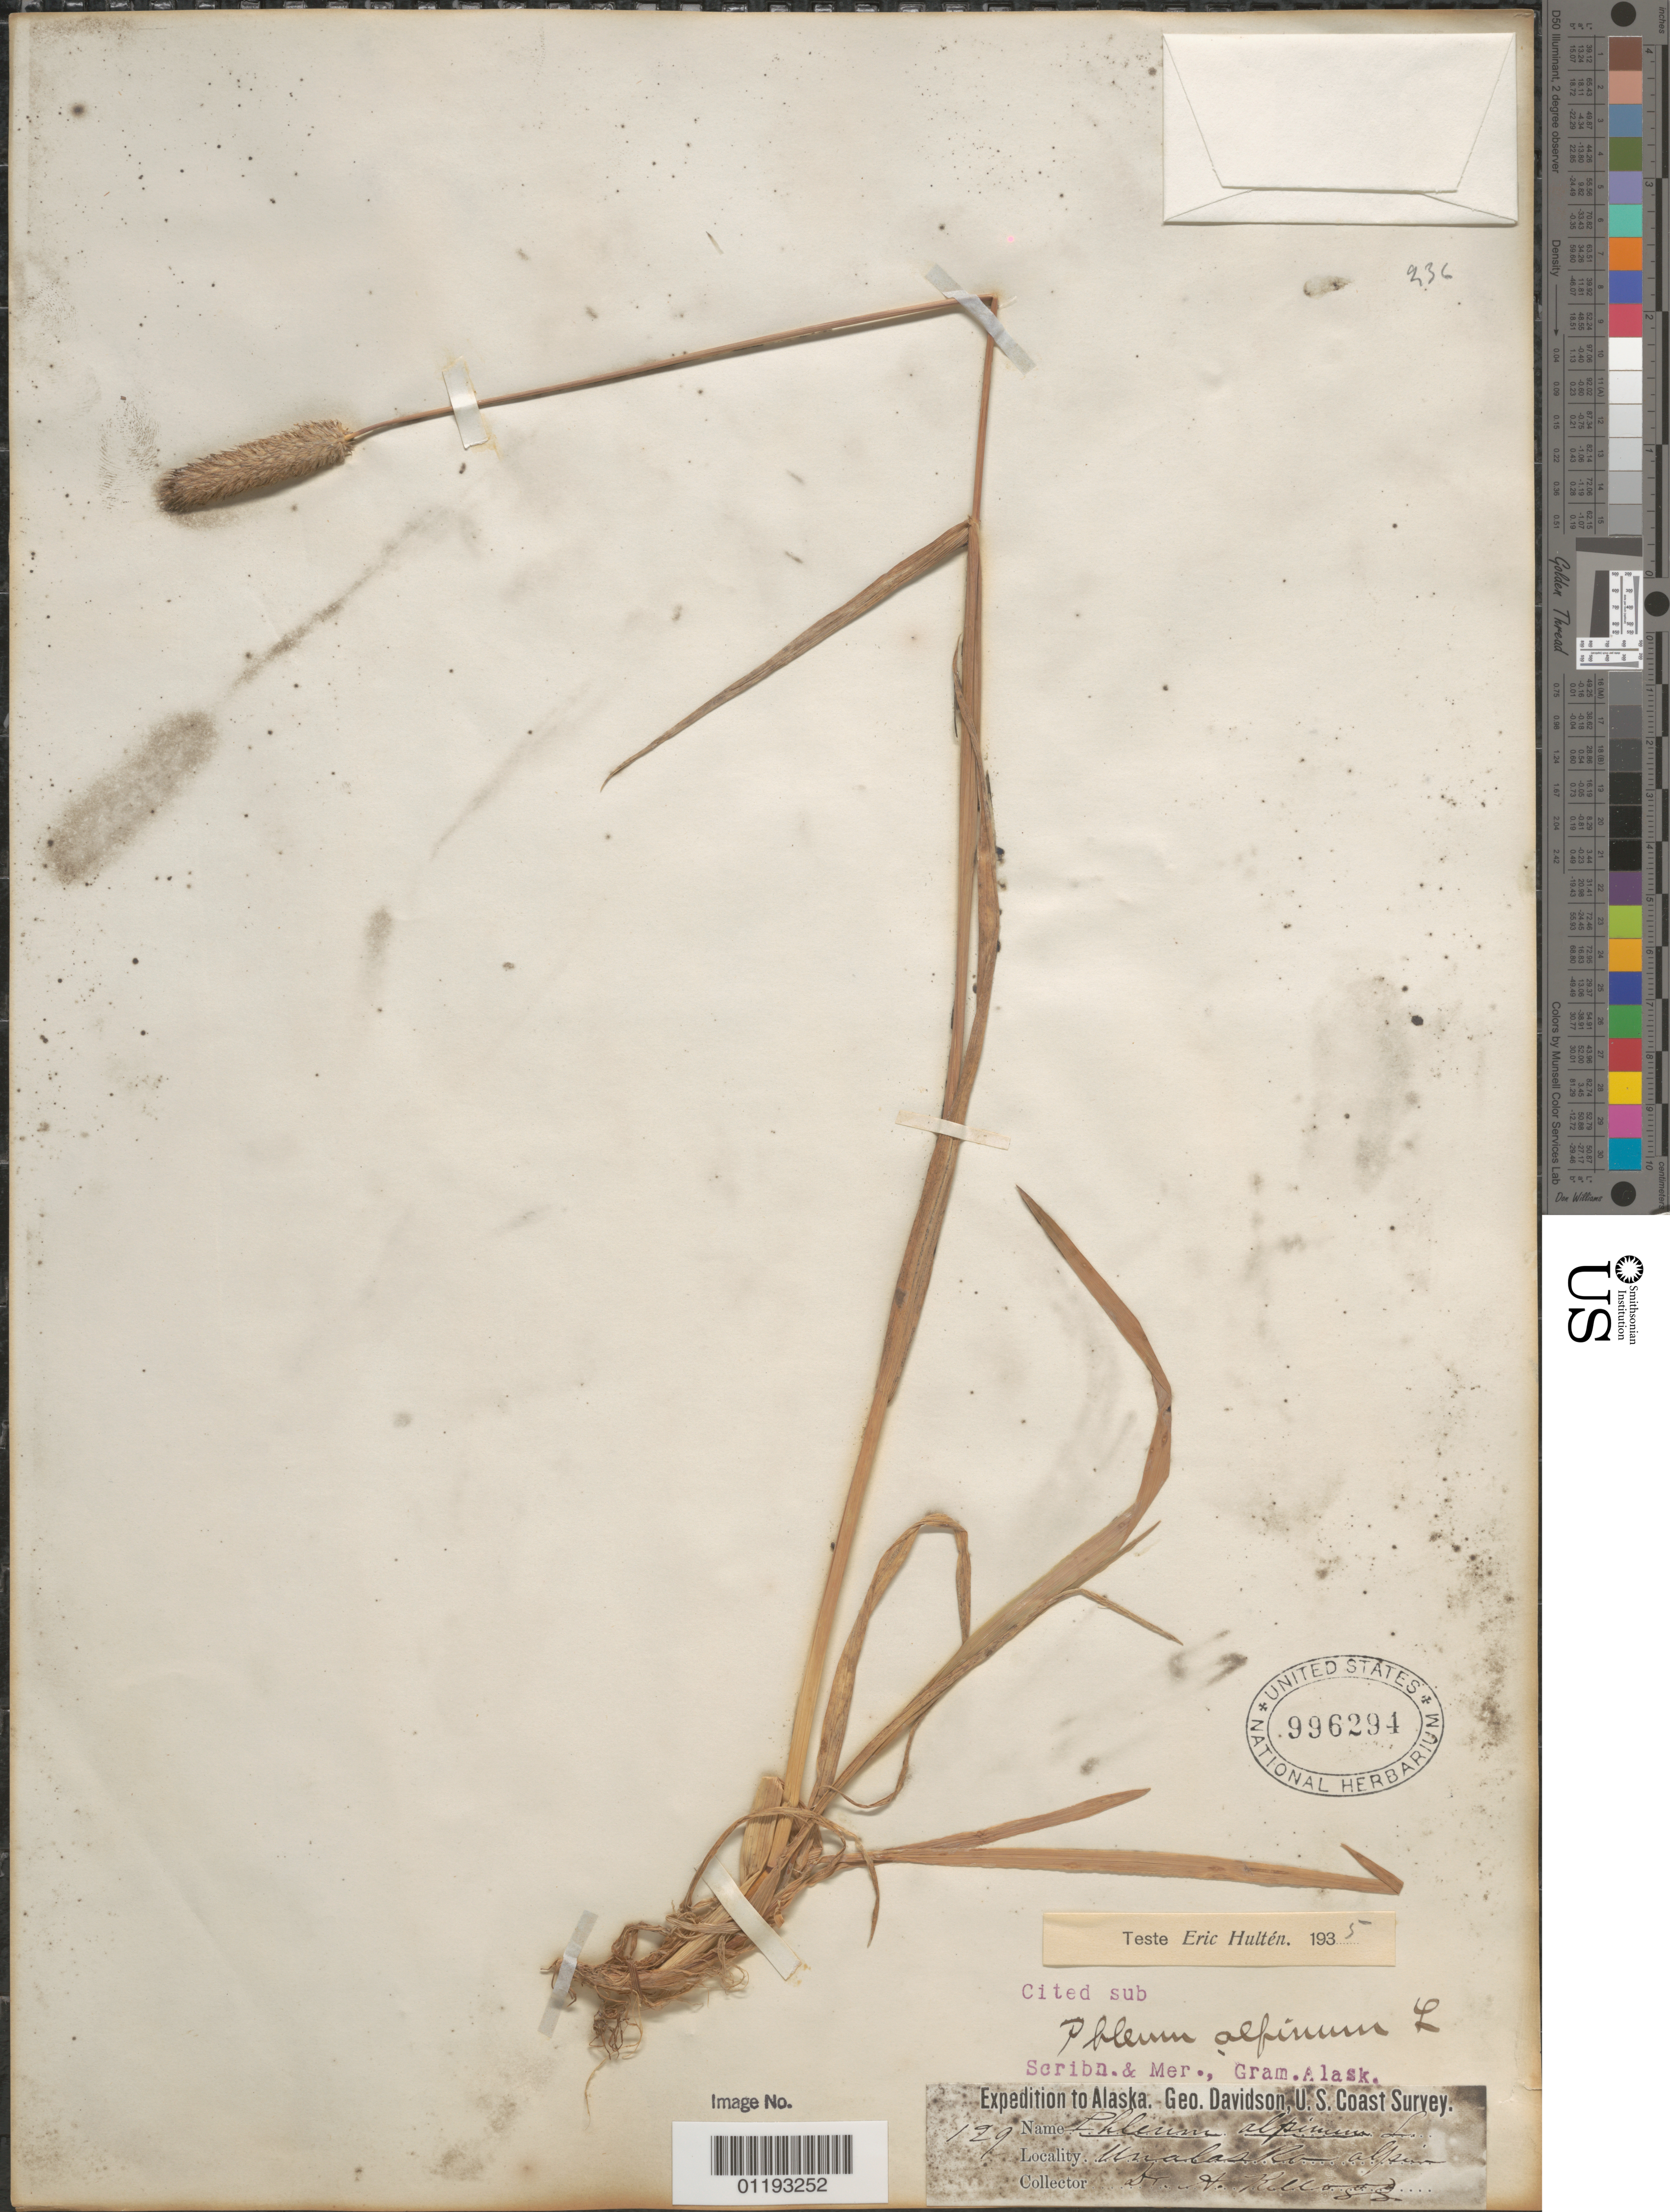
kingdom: Plantae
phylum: Tracheophyta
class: Liliopsida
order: Poales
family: Poaceae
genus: Phleum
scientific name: Phleum alpinum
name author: L.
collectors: A. Kellogg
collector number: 129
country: United States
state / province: Alaska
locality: Unalaska.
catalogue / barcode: US 996294